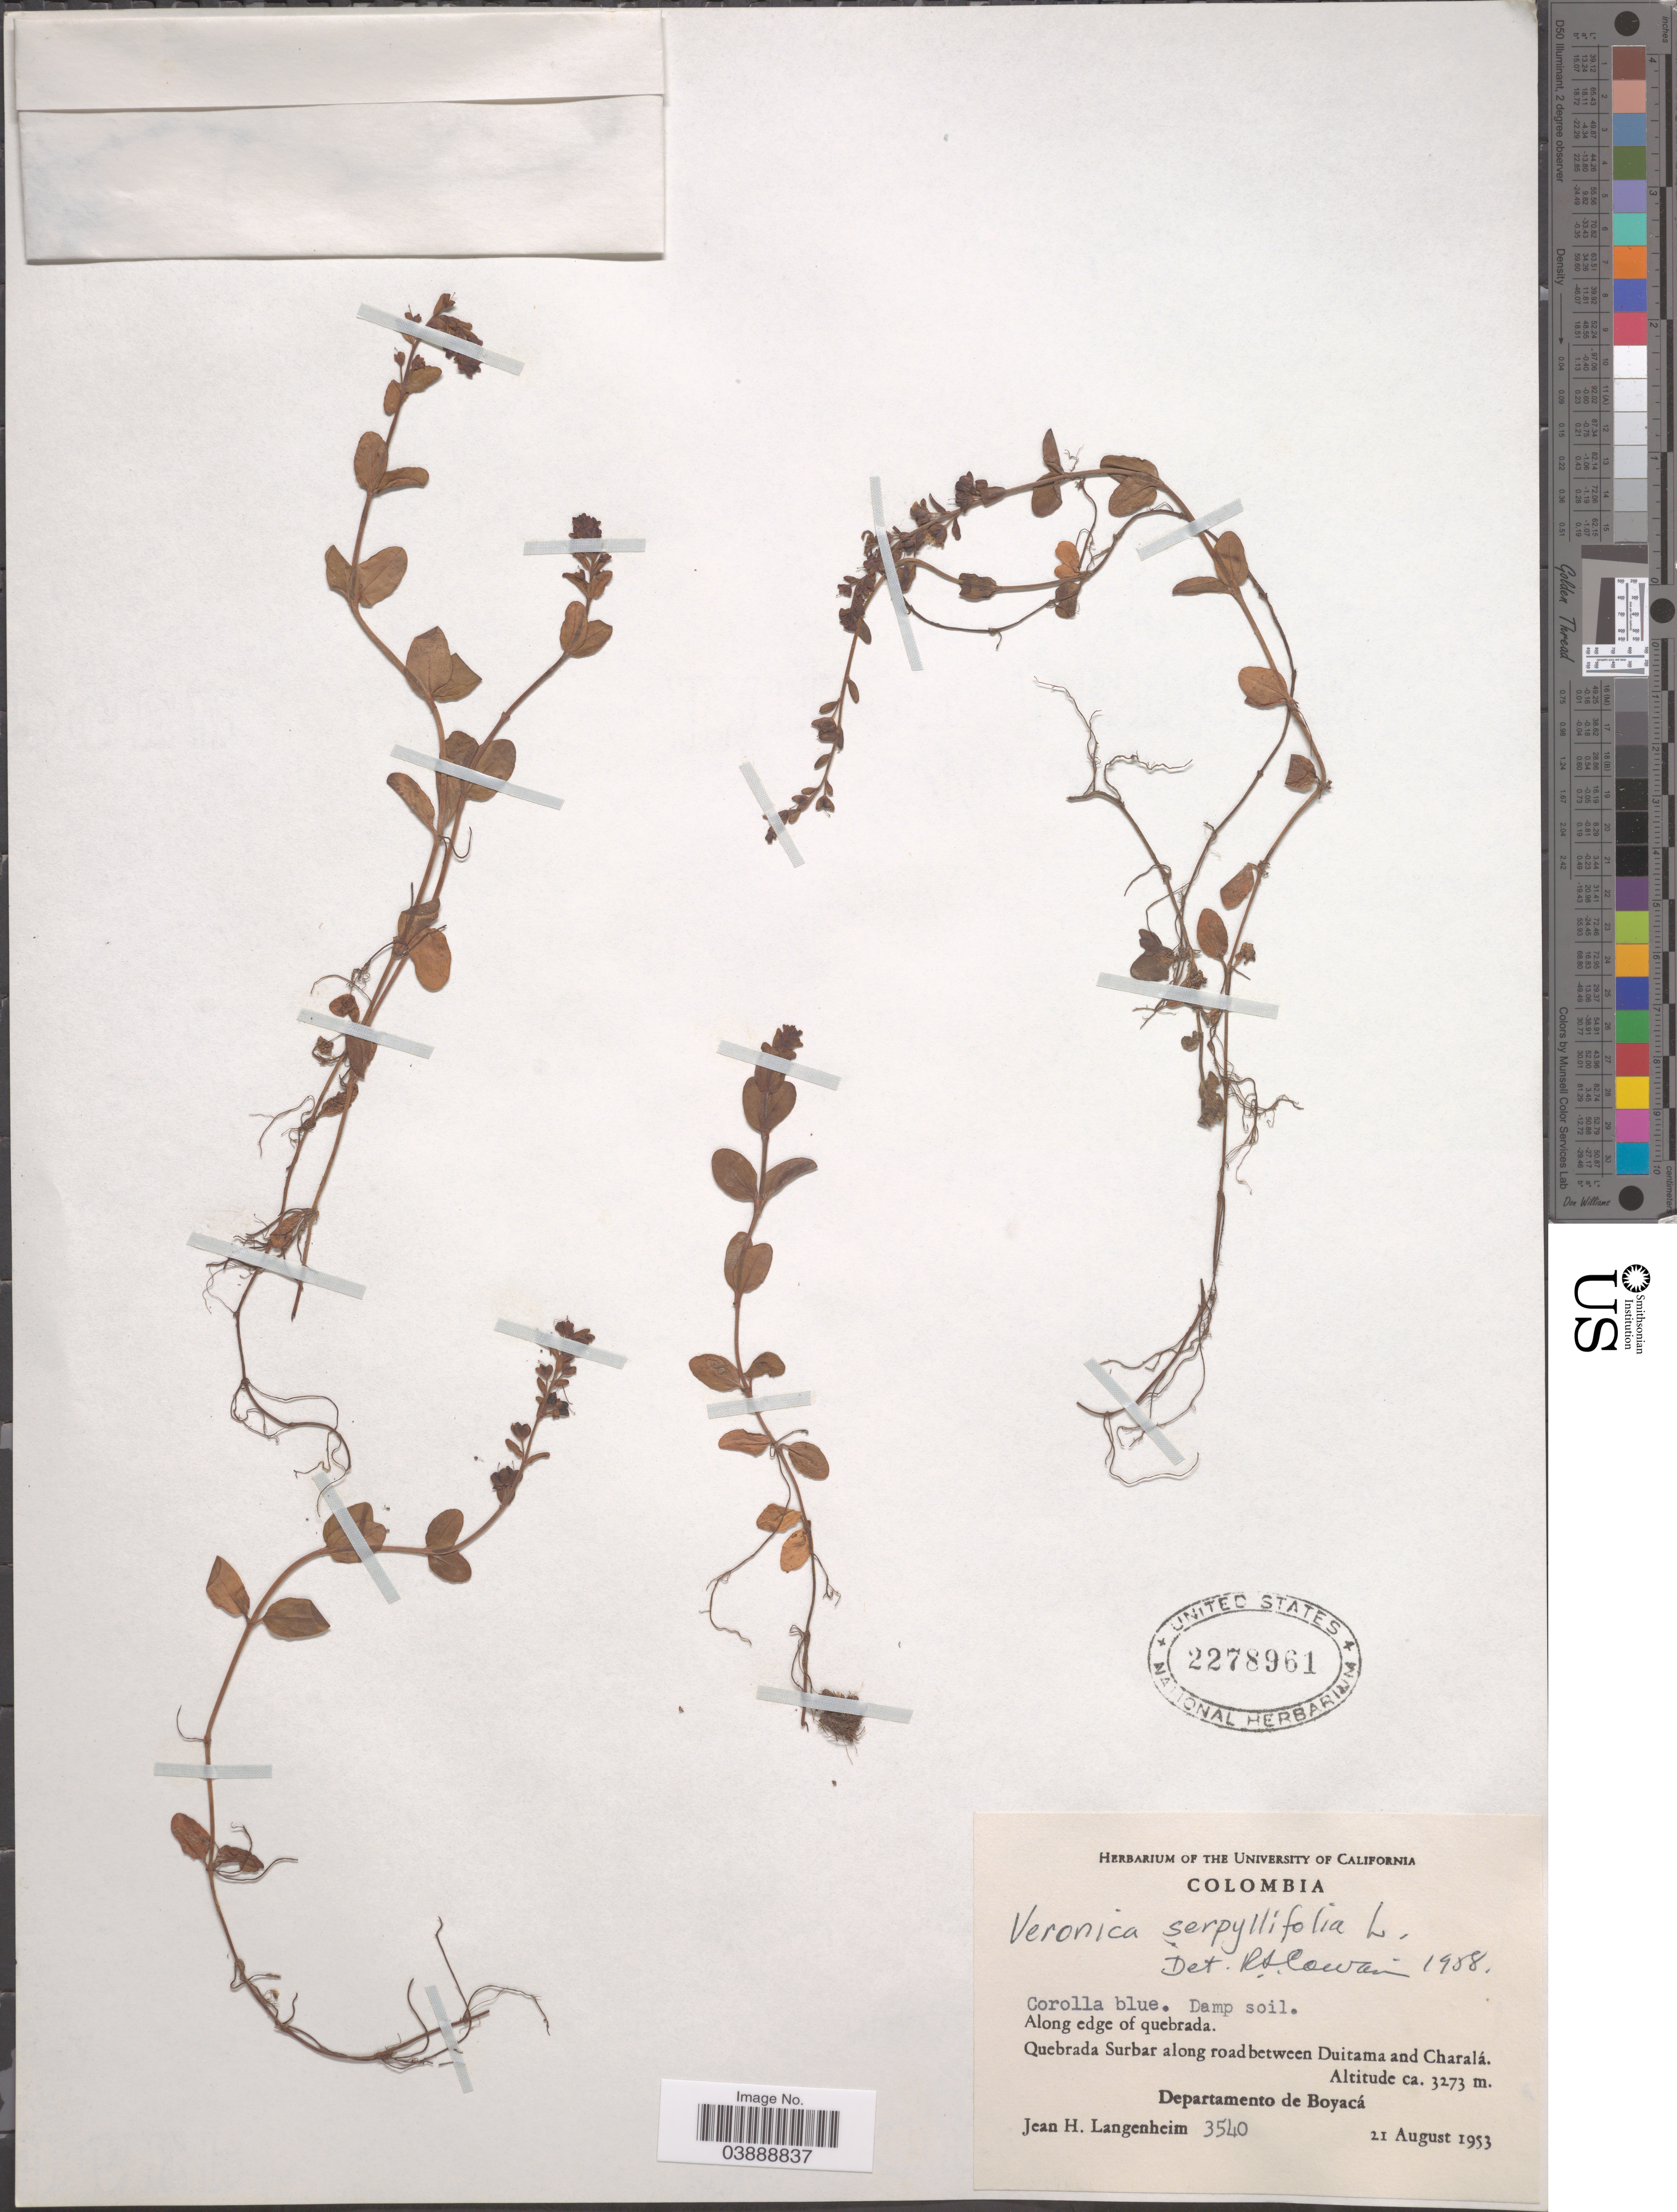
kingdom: Plantae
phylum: Tracheophyta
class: Magnoliopsida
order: Lamiales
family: Plantaginaceae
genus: Veronica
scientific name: Veronica serpyllifolia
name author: L.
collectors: J. H. Langenheim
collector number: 3540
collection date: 1953-08-21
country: Colombia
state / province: Boyacá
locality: Along edge of quebrada. Quebrada Surbar along road between Duitama and Charalá. Departamento de Boyacá.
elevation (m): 3273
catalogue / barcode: US 2278961